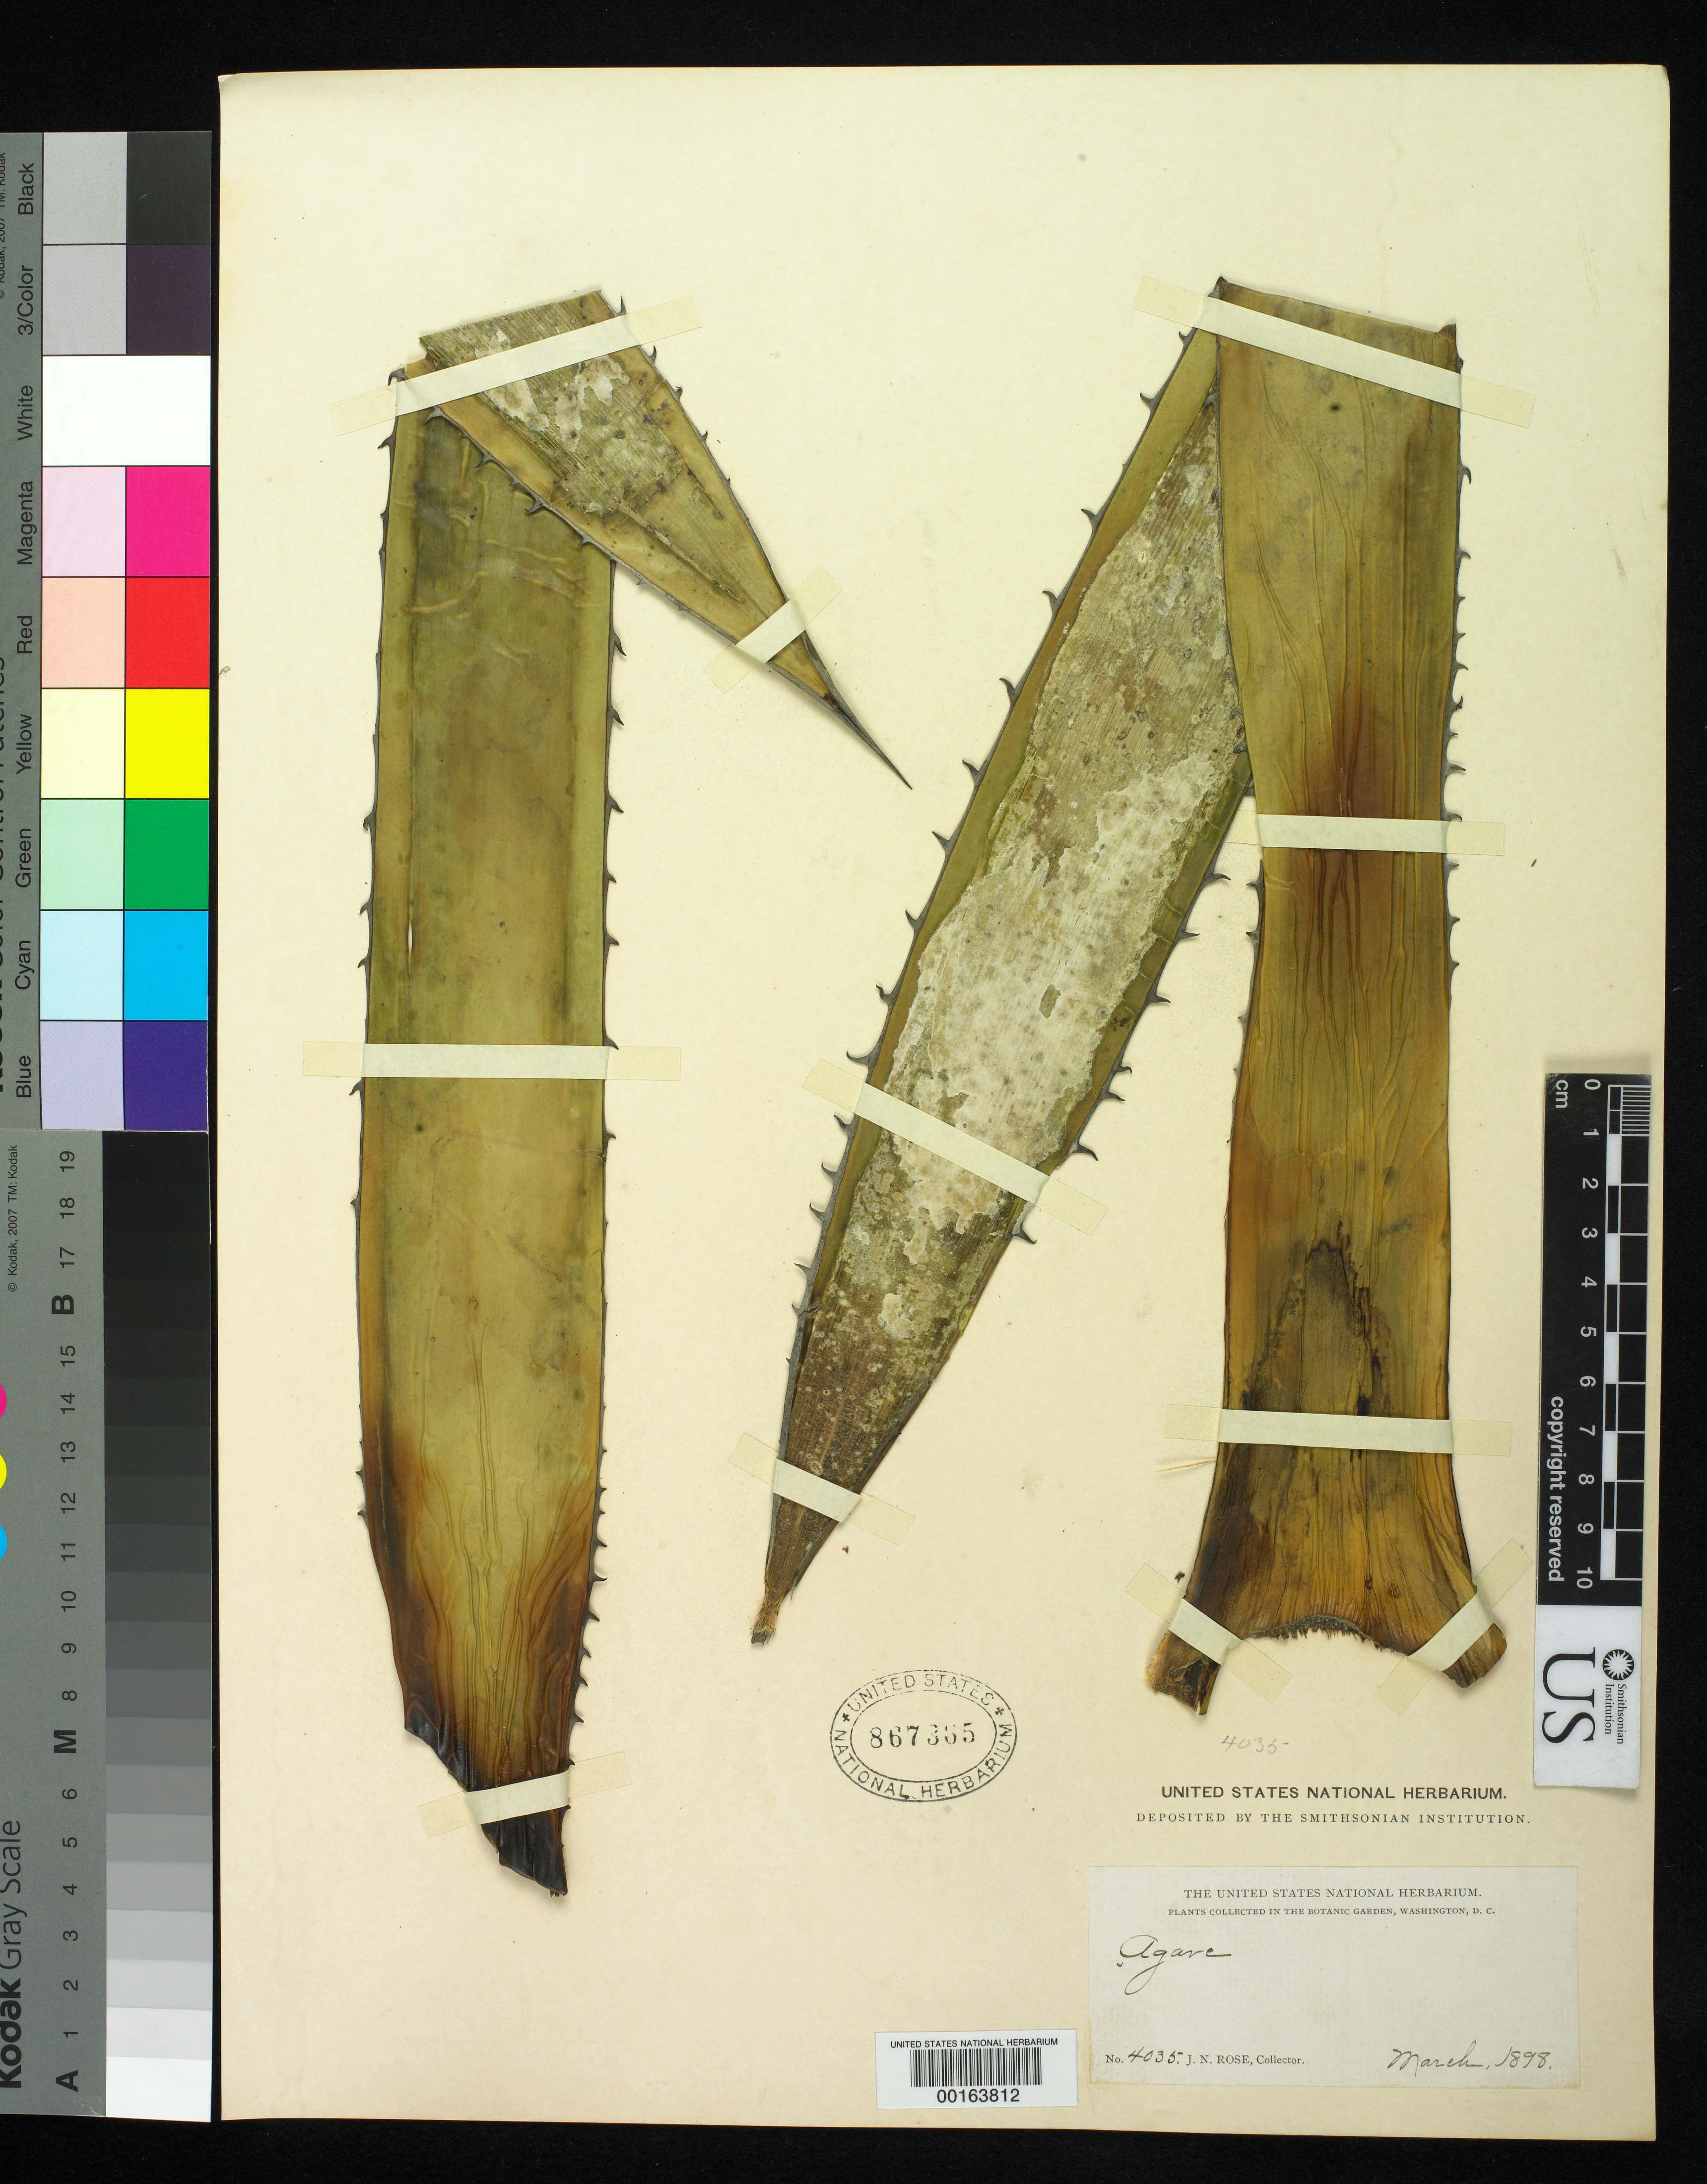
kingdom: Plantae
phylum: Tracheophyta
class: Liliopsida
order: Asparagales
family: Asparagaceae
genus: Agave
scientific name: Agave sp.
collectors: J. N. Rose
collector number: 4035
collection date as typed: Mar 1898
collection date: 1898-03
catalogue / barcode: US 867365